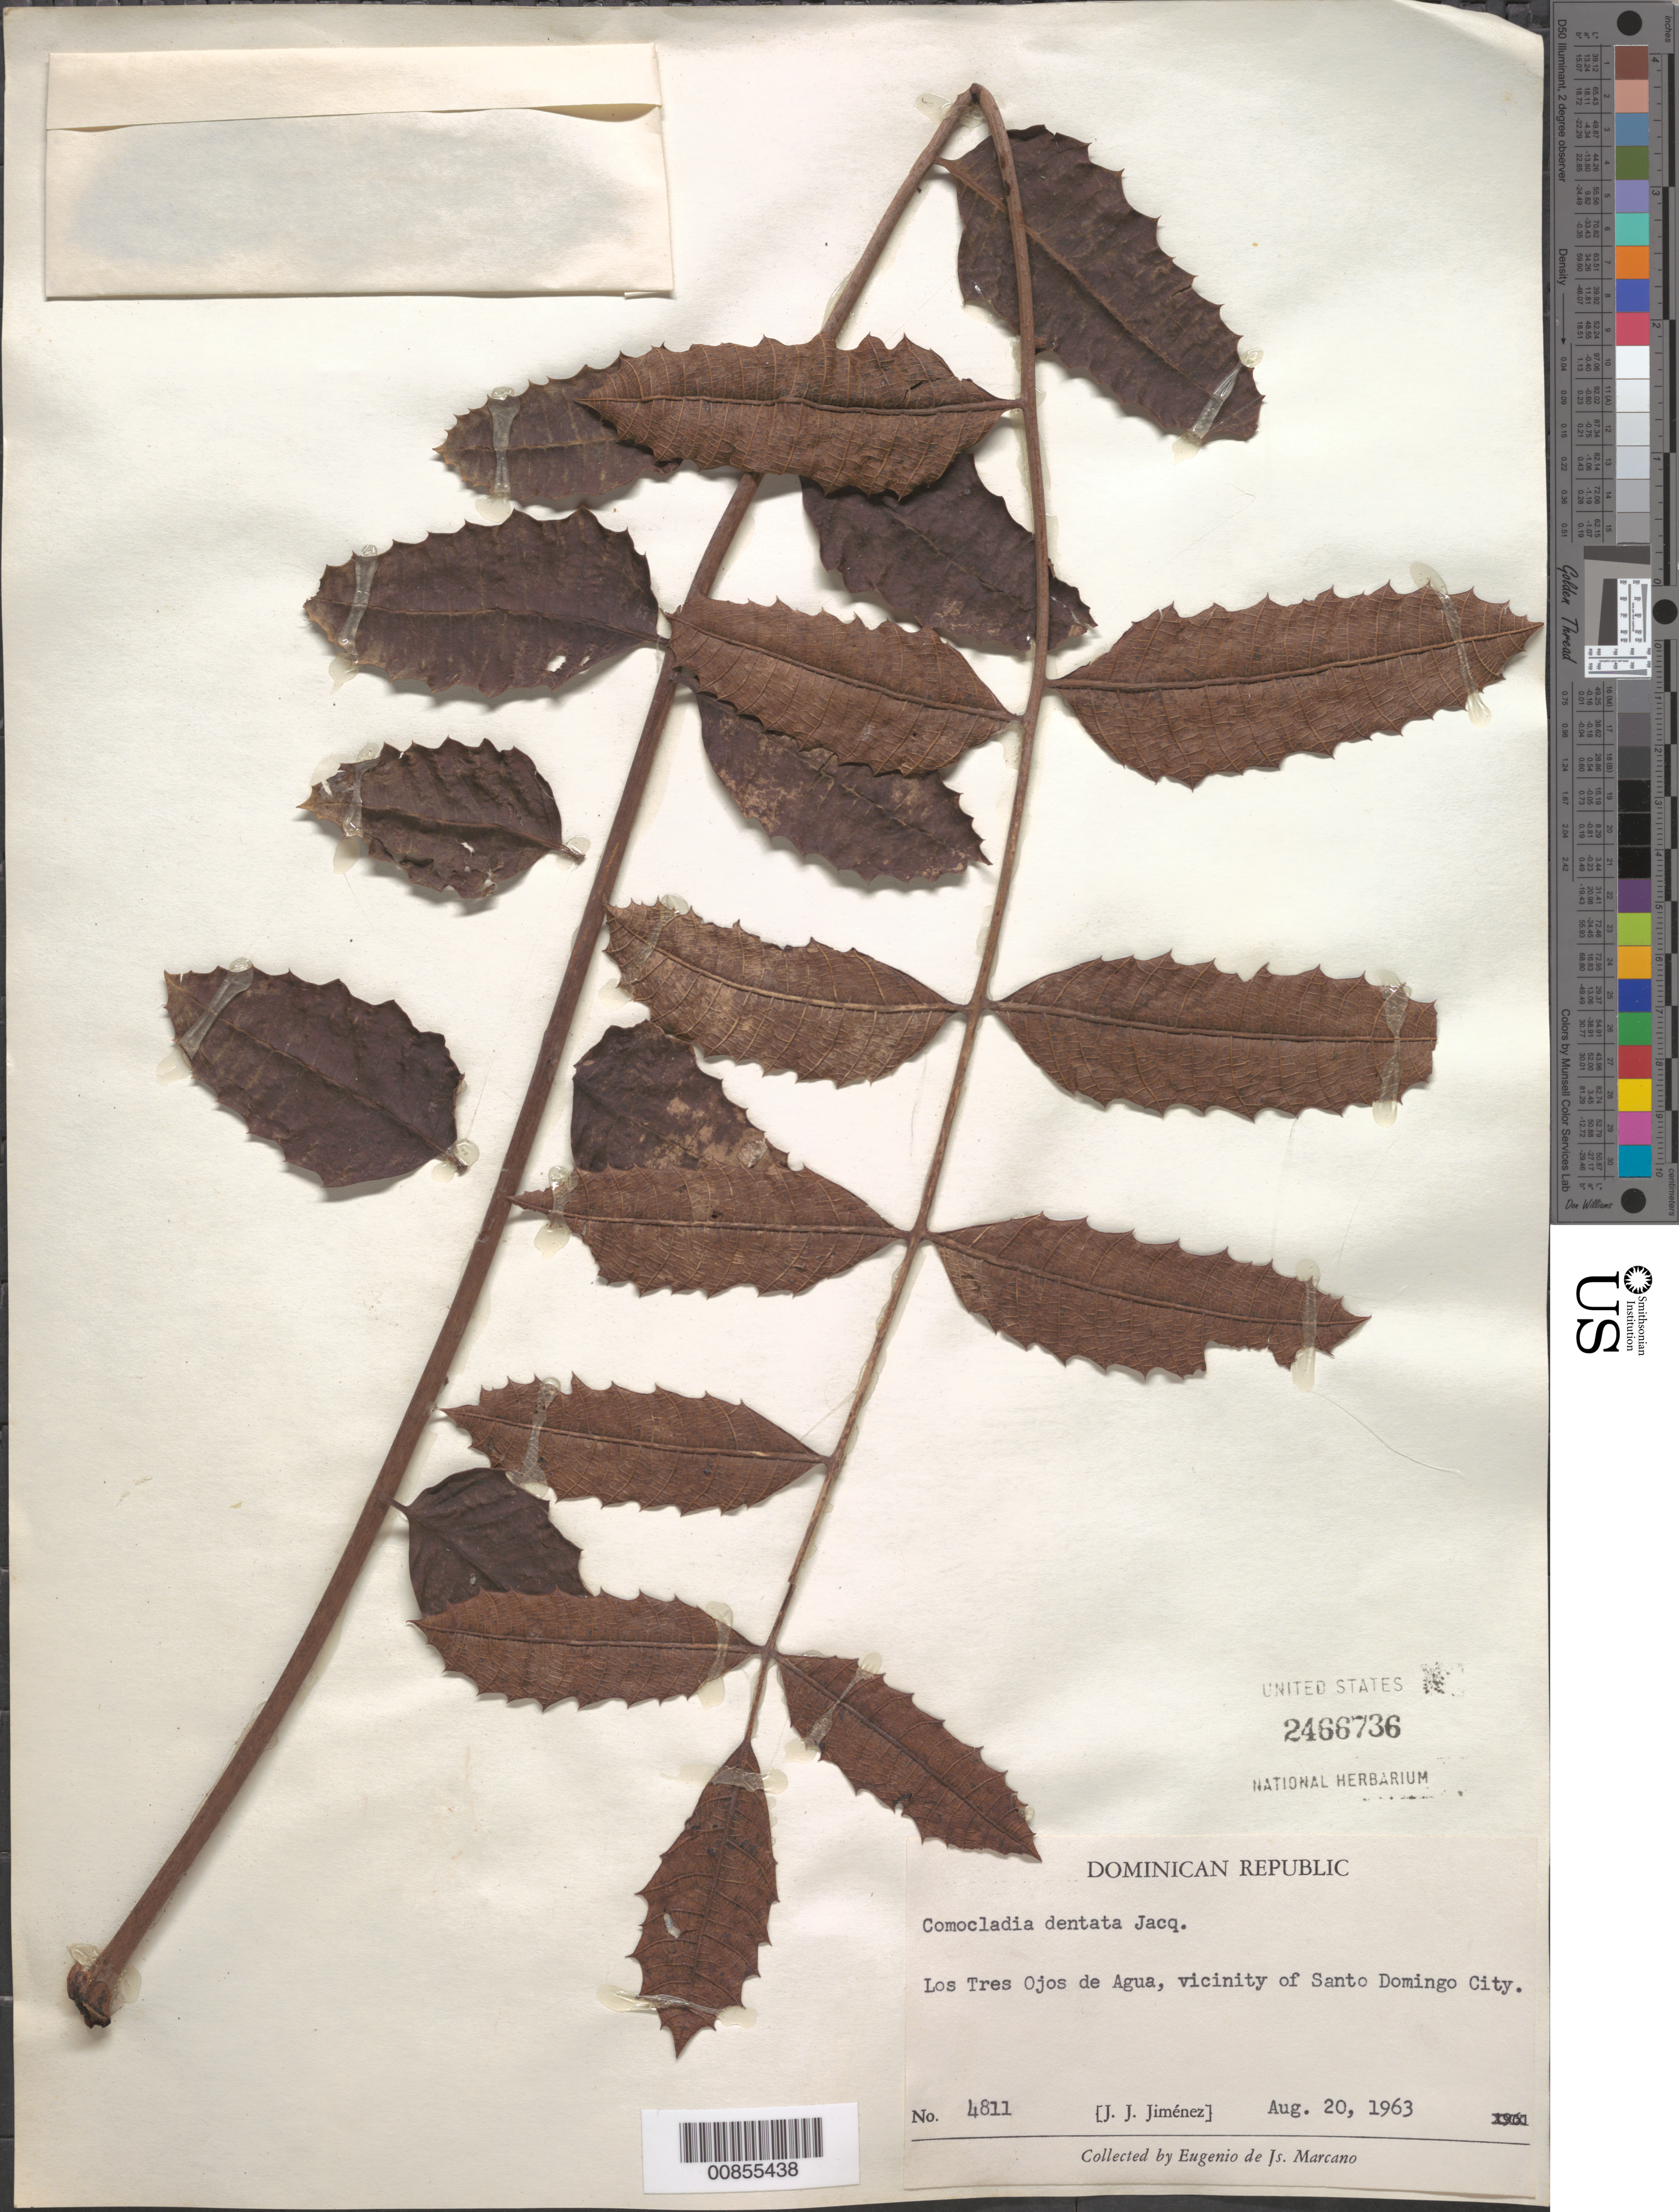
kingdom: Plantae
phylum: Tracheophyta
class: Magnoliopsida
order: Sapindales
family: Anacardiaceae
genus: Comocladia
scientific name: Comocladia dentata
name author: Jacq.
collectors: J. J. Jiménez Almonte & E. J. Marcano F.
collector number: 4811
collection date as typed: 20 Aug 1963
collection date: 1963-08-20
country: Dominican Republic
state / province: Distrito Nacional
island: Hispaniola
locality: Los Tres Ojos de Agua, vicinity of Santo Domingo City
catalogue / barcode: US 2466736